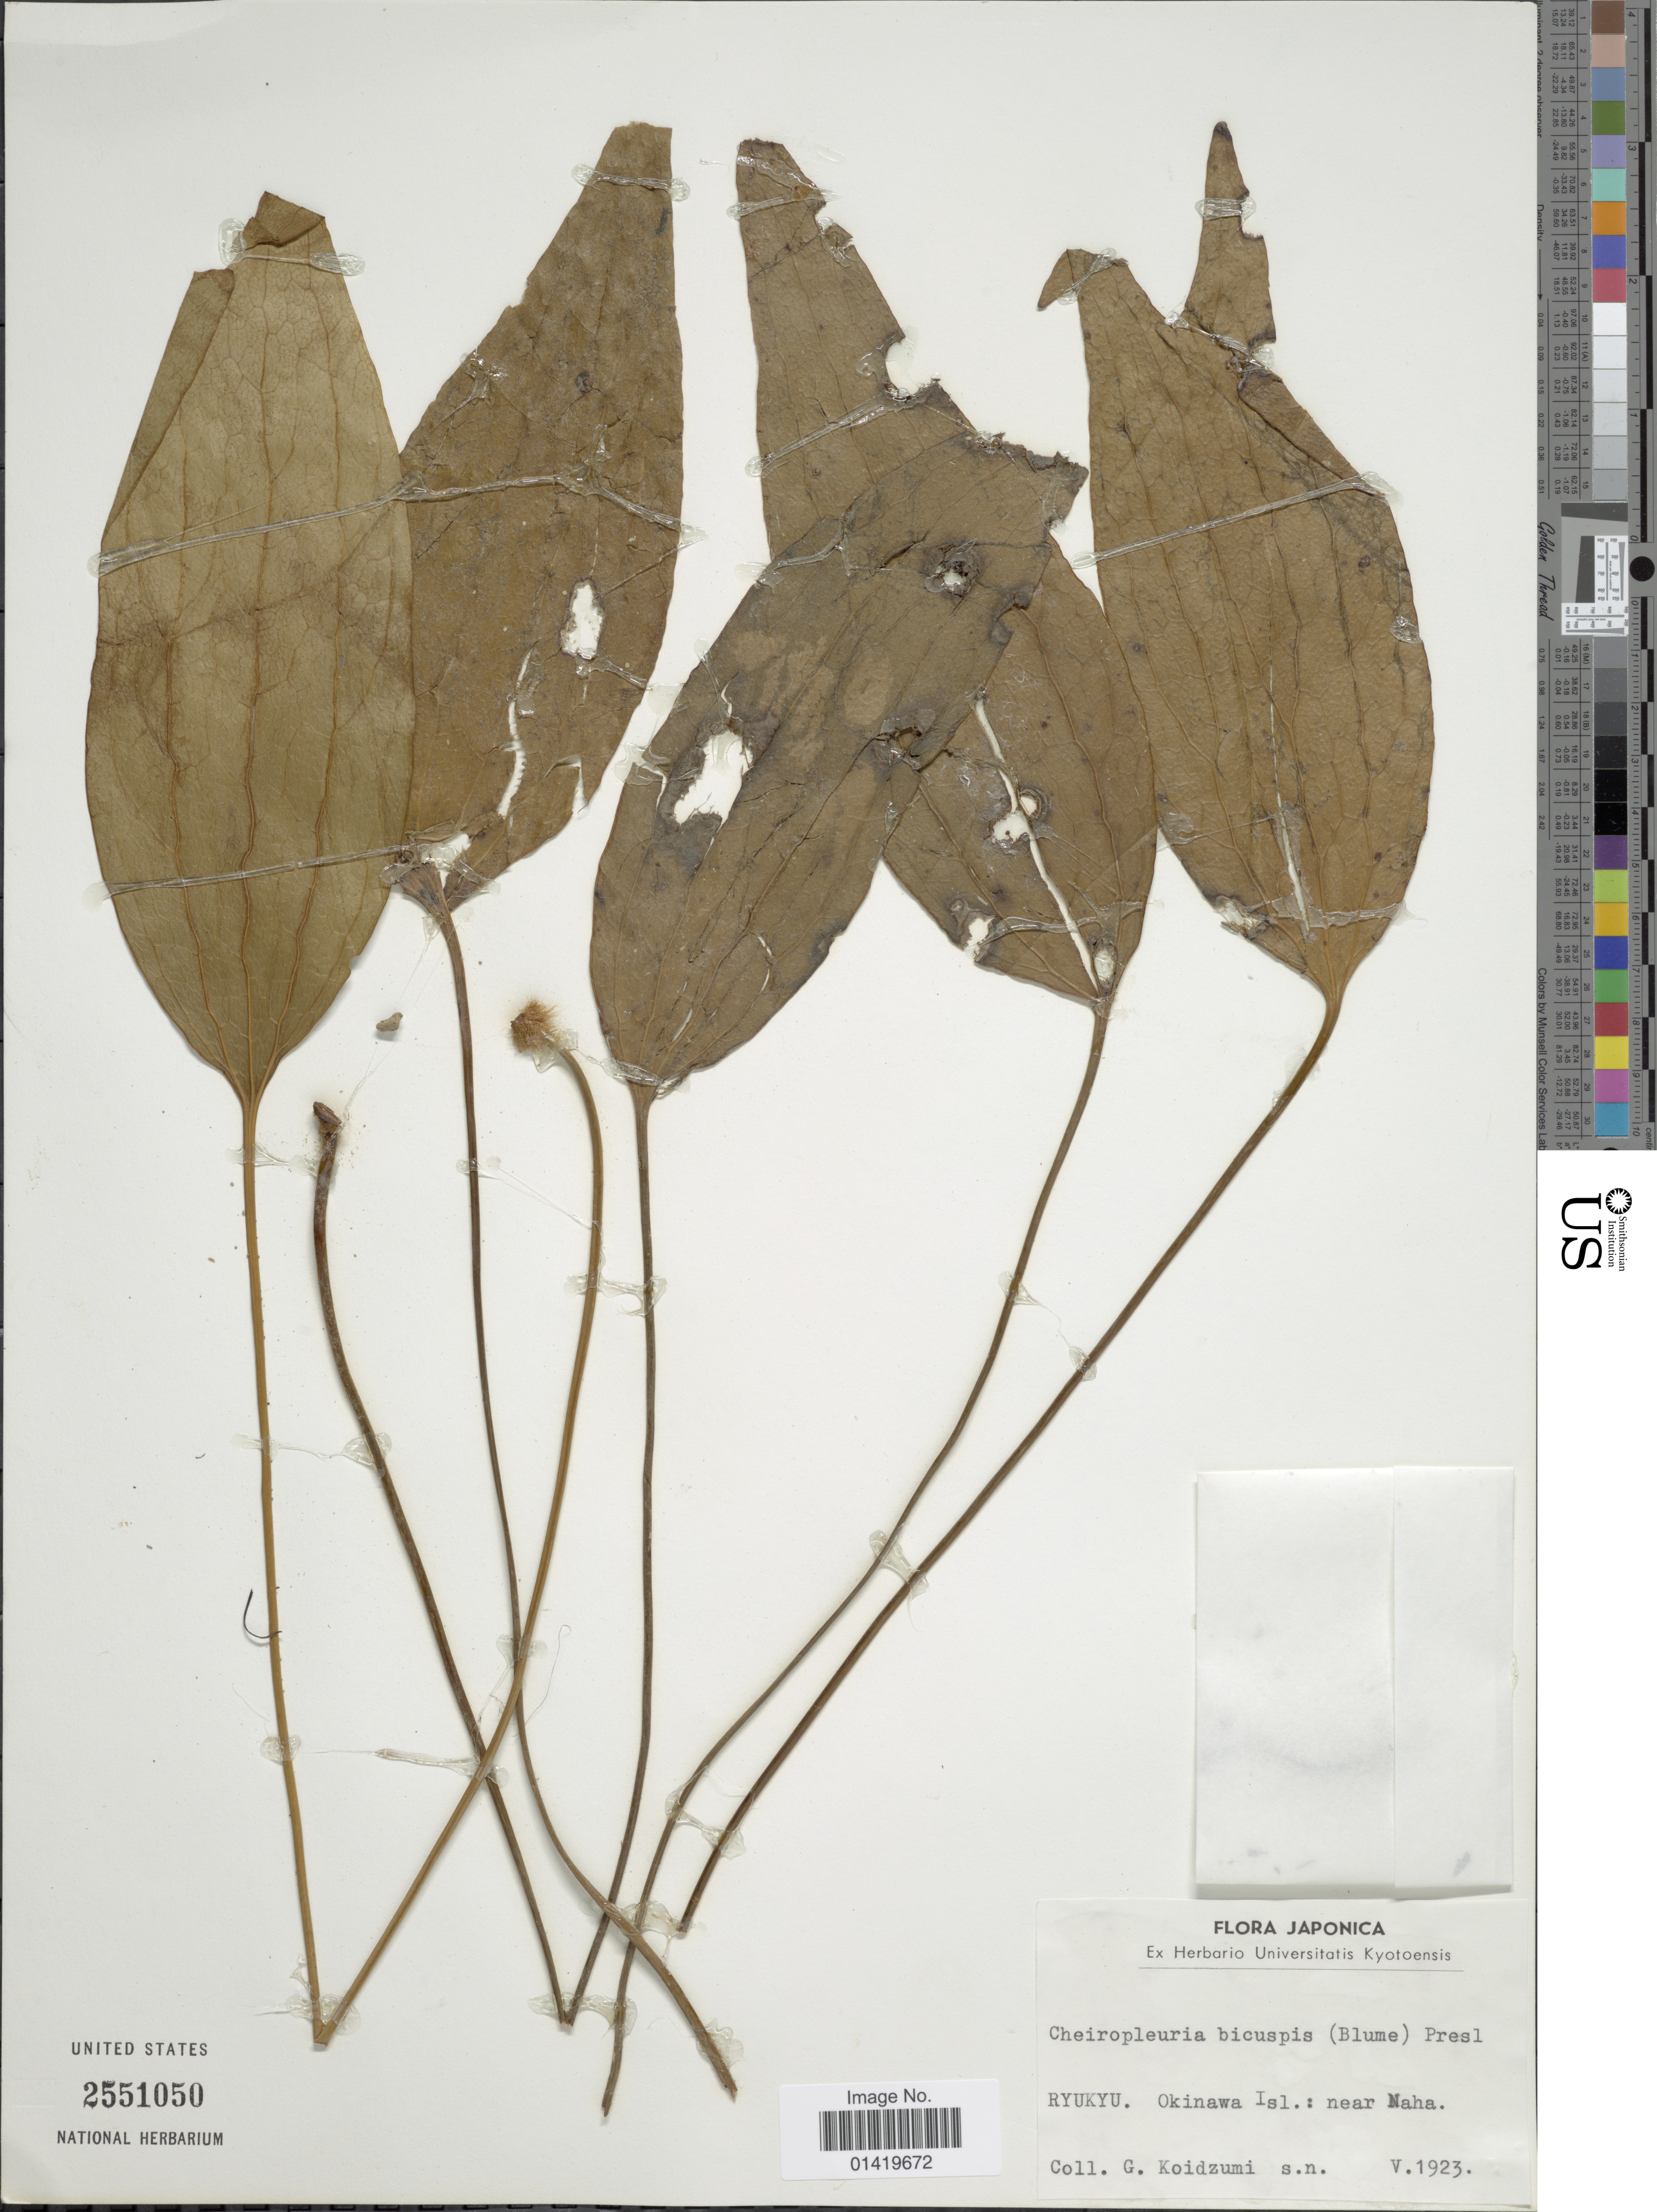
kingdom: Plantae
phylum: Tracheophyta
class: Polypodiopsida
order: Gleicheniales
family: Dipteridaceae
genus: Cheiropleuria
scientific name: Cheiropleuria bicuspis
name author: (Blume) C. Presl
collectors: G. Koidzumi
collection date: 1923-05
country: Japan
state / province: Okinawa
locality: Ryukyu. Okinawa Isl.: near Naha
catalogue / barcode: US 2551050